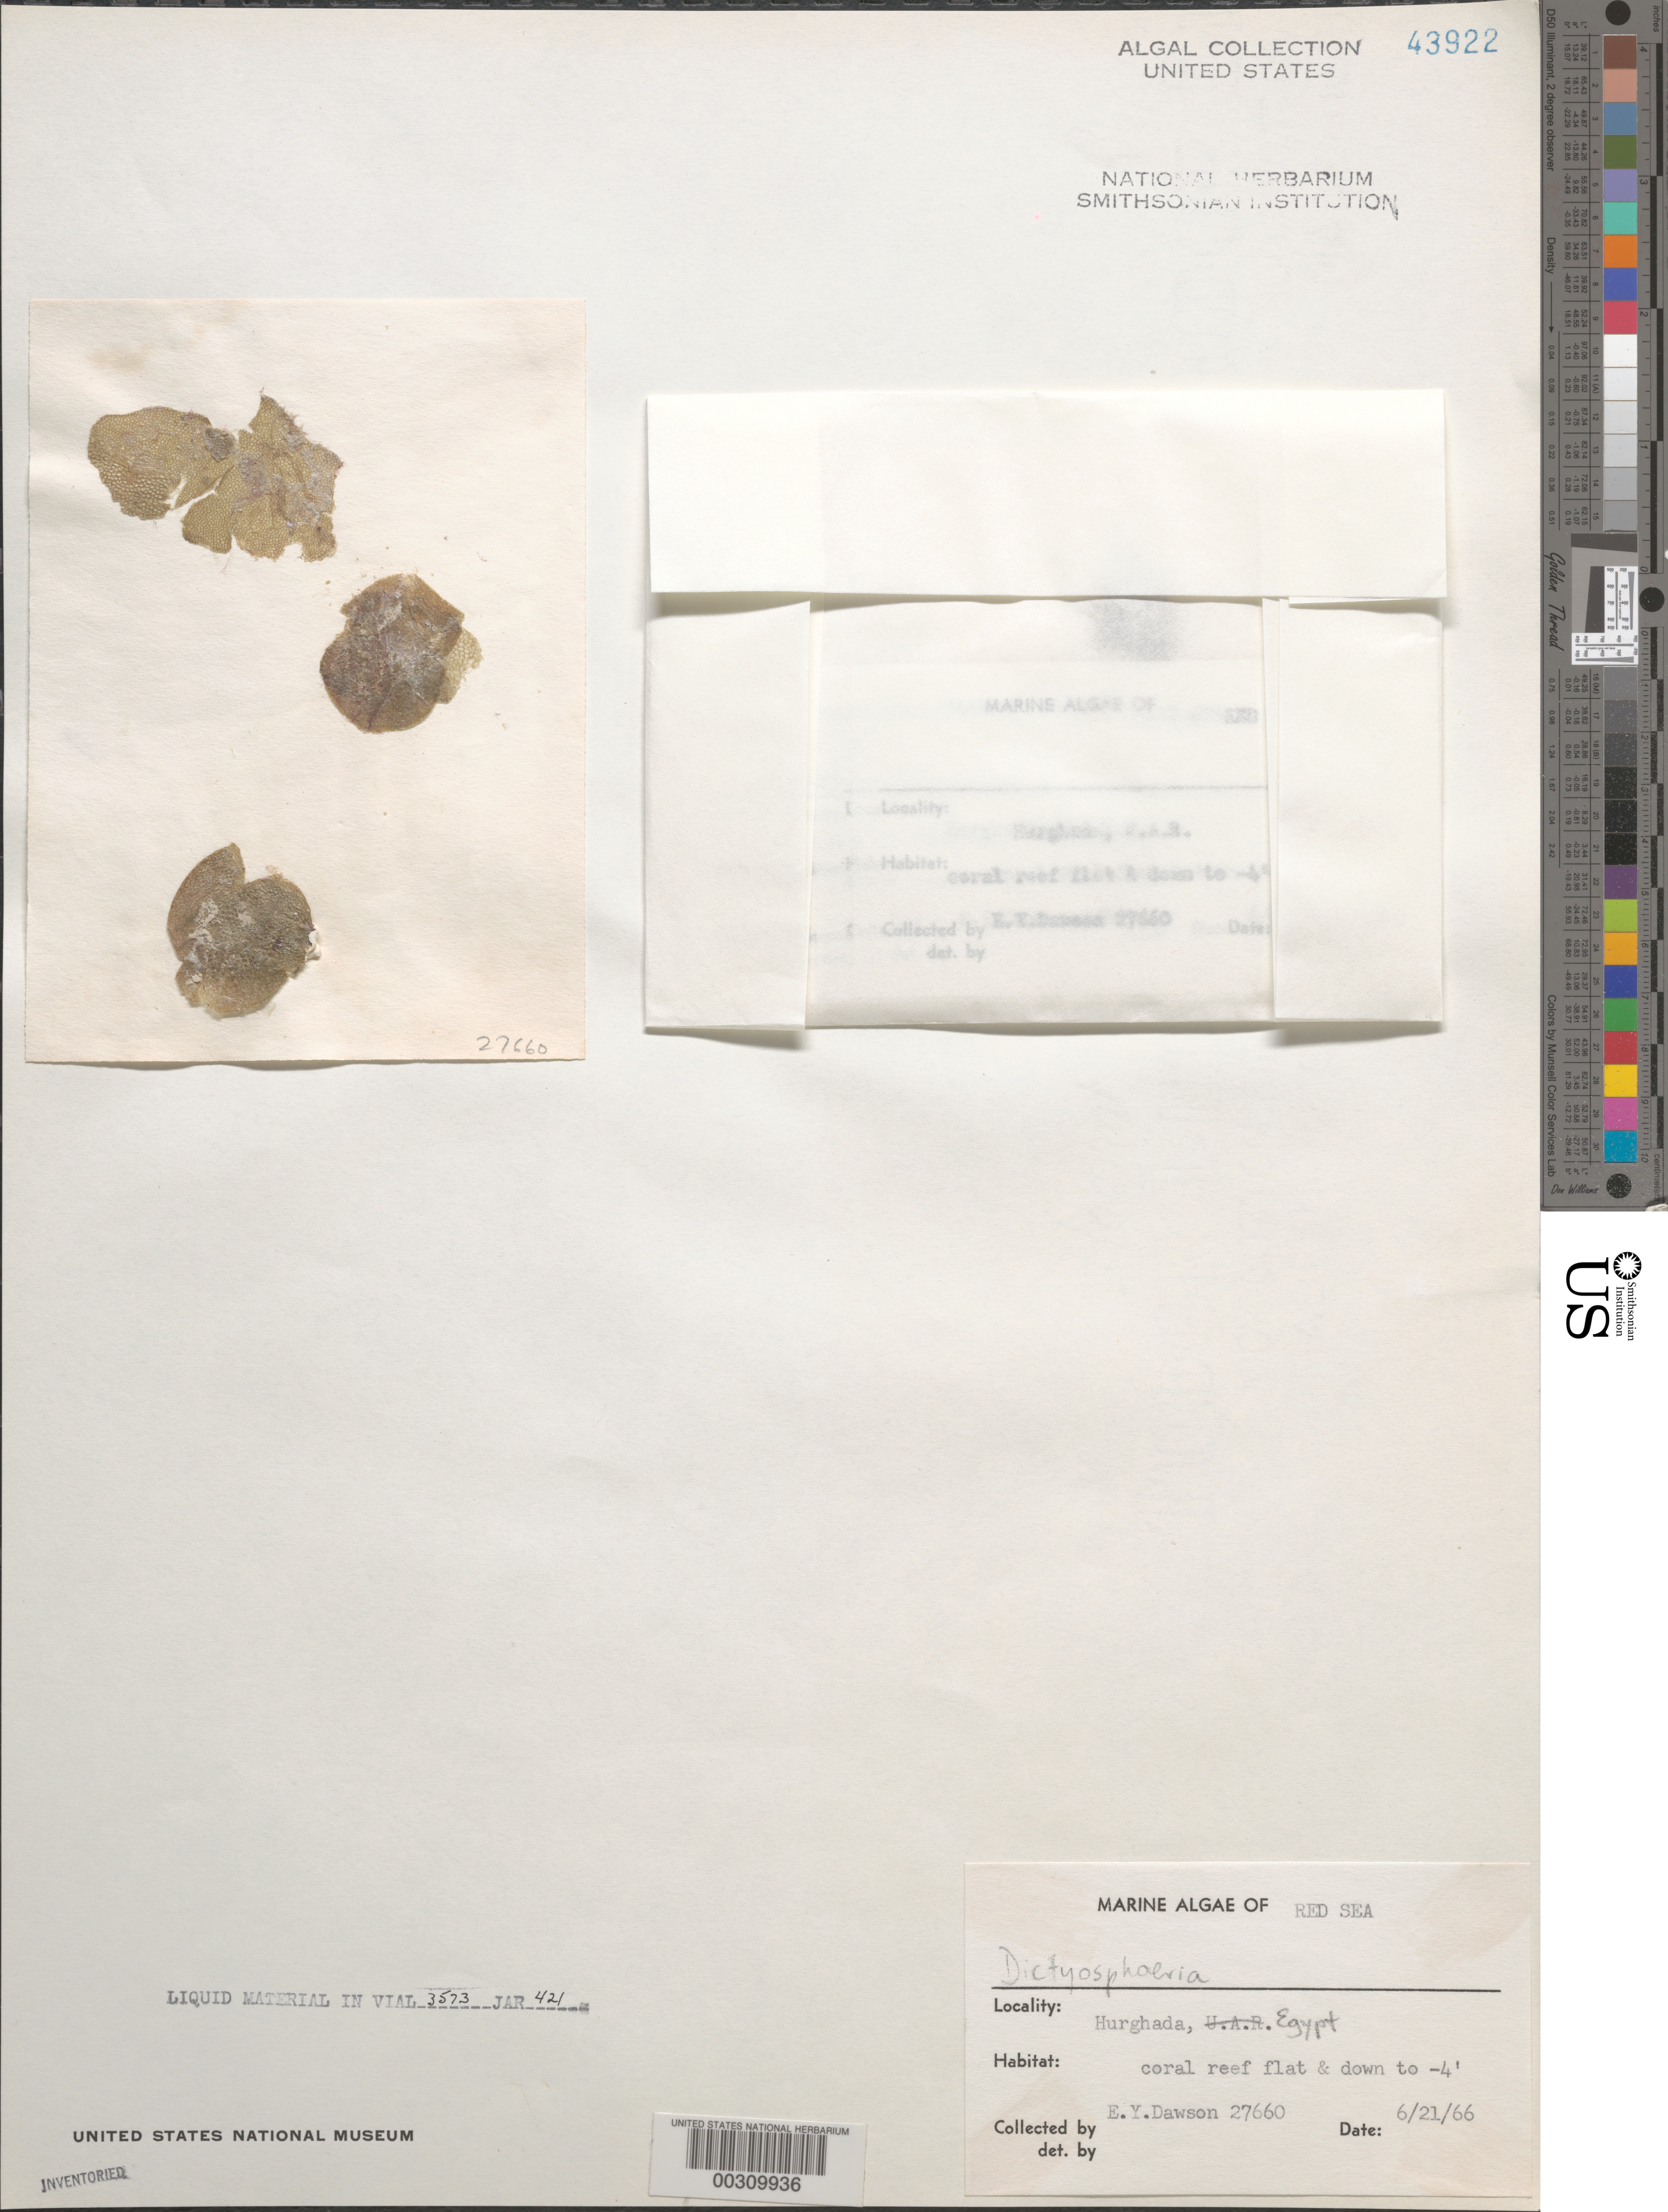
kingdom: Plantae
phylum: Chlorophyta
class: Ulvophyceae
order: Siphonocladales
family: Siphonocladaceae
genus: Dictyosphaeria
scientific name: Dictyosphaeria sp.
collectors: E. Y. Dawson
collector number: EYD 27660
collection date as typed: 21 Jun 1966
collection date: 1966-06-21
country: Egypt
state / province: Al Bahr al Ahmar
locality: Hurghada, Red Sea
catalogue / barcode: US 43922